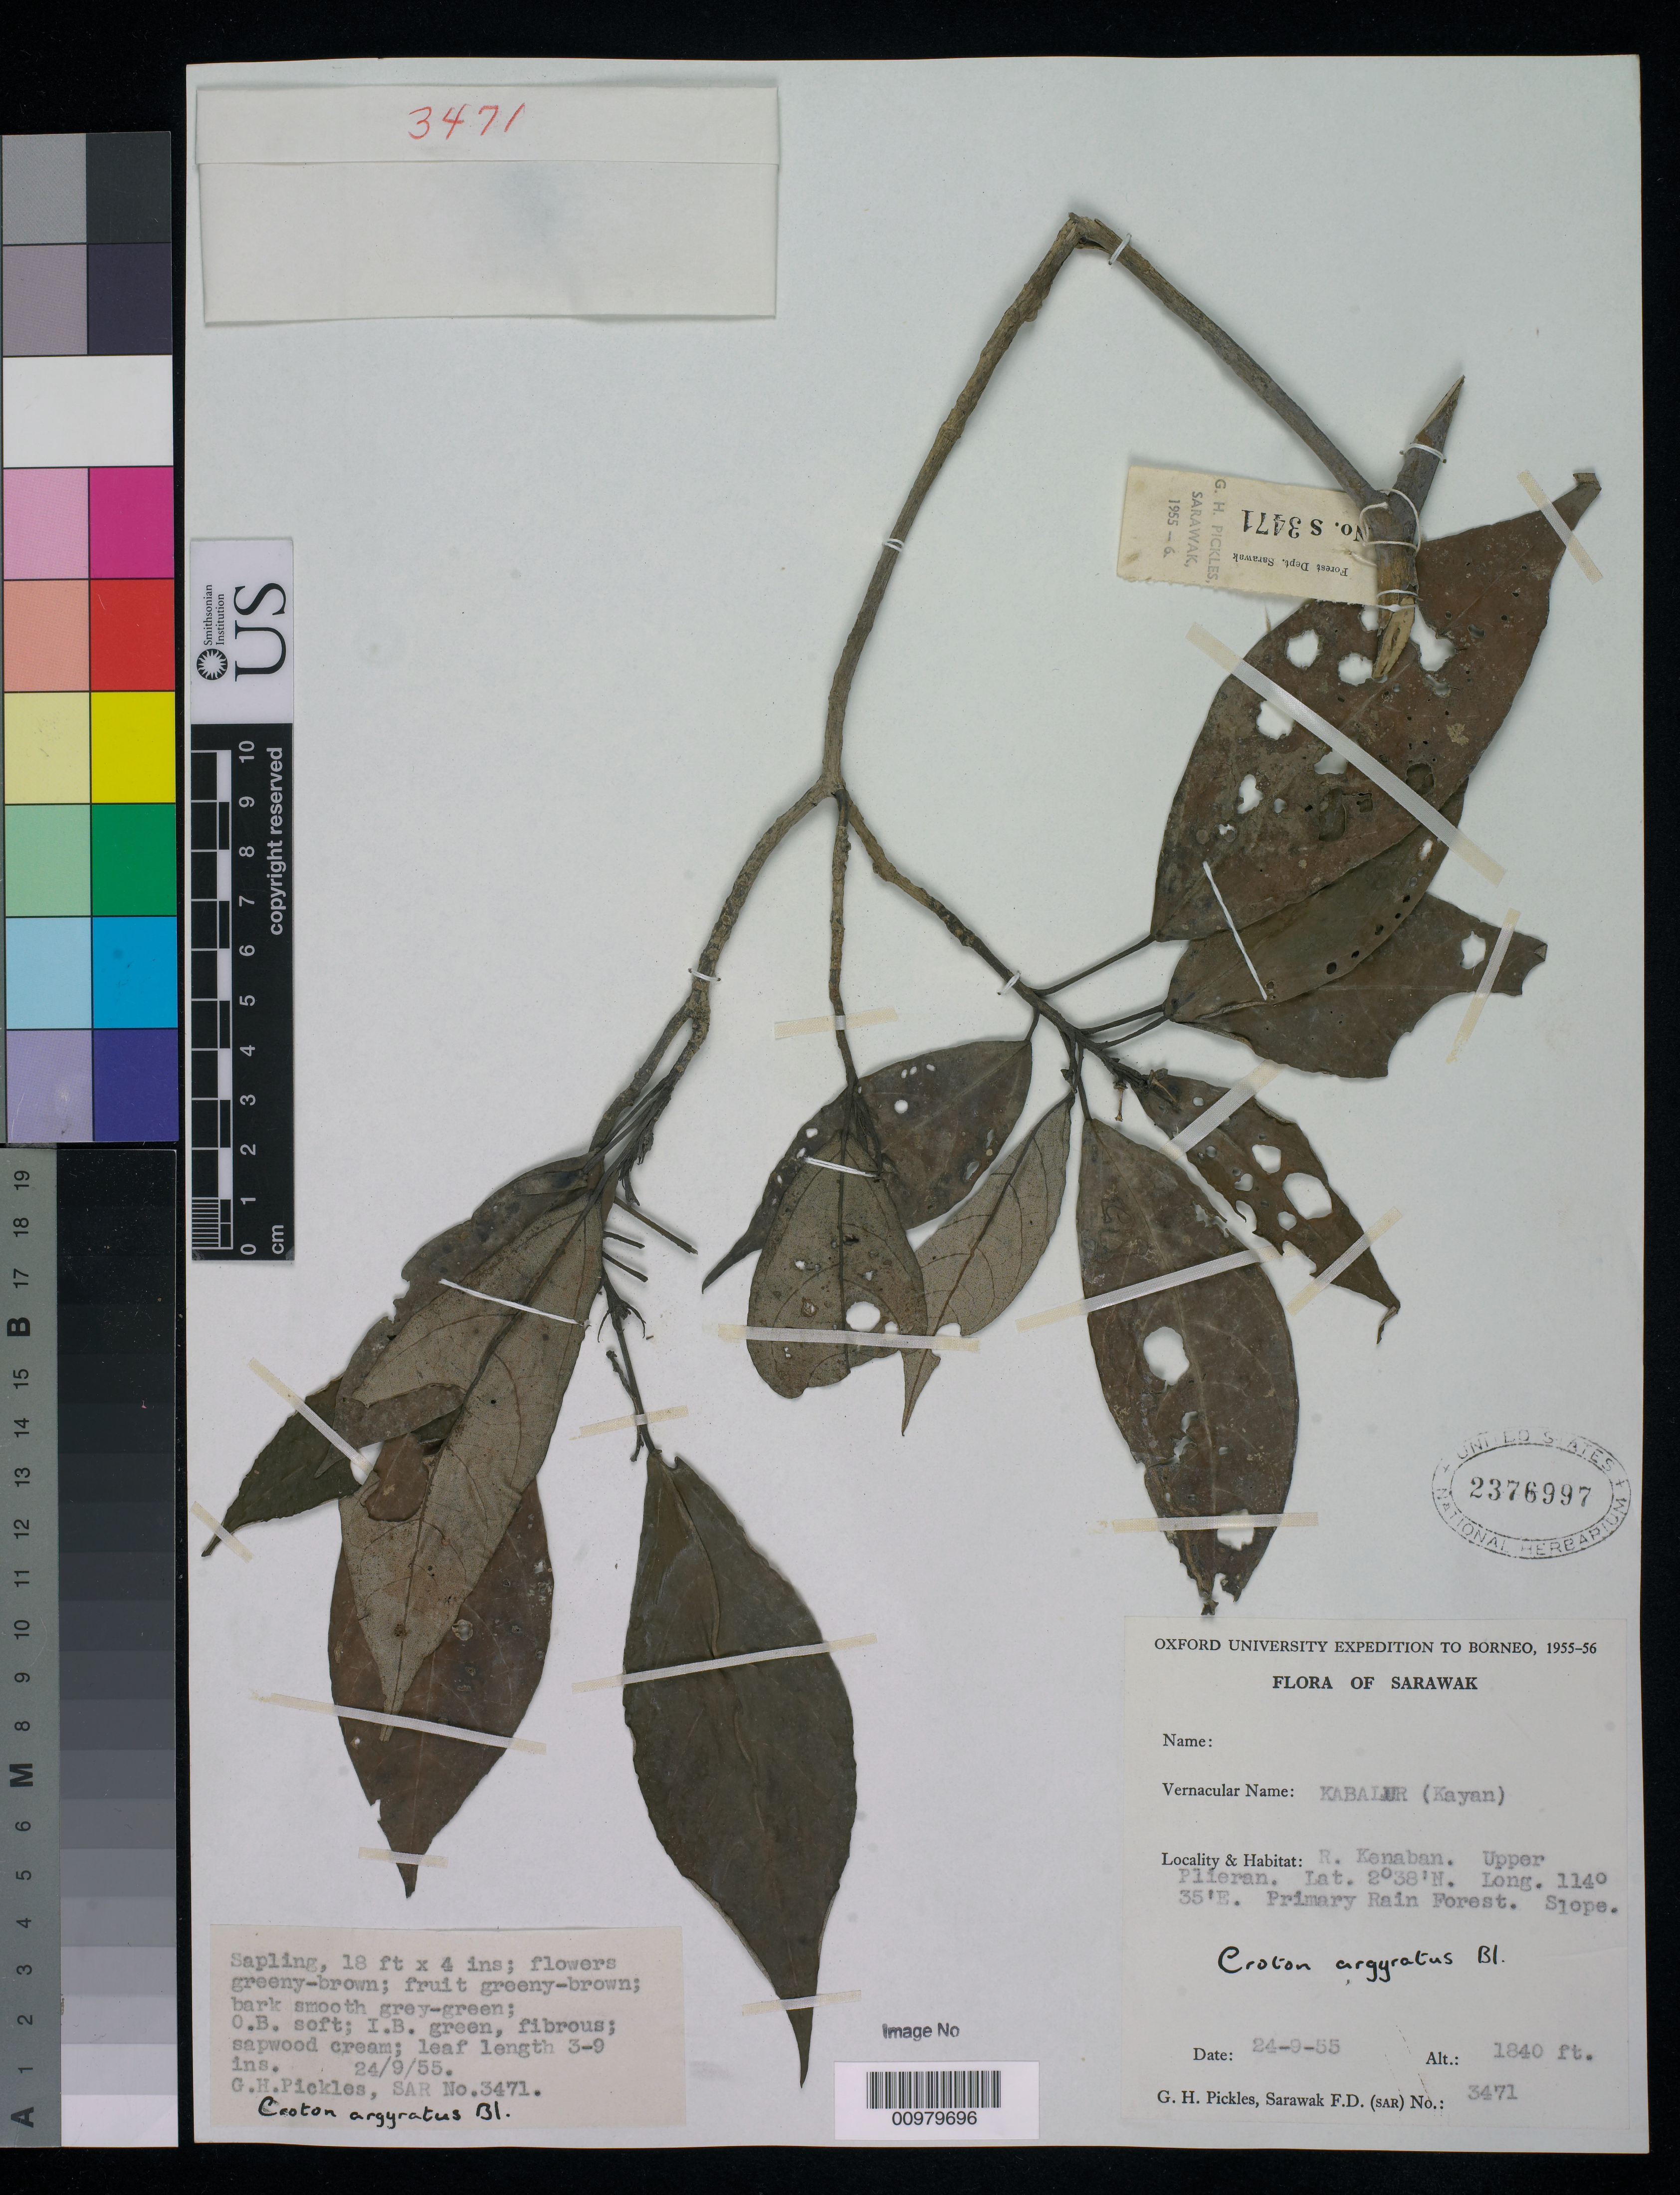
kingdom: Plantae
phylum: Tracheophyta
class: Magnoliopsida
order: Malpighiales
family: Euphorbiaceae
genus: Croton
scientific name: Croton argyratus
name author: Blume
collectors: G. Pickles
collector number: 3471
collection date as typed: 24 Sep 1955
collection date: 1955-09-24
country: Indonesia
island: Borneo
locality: N. Kenaban, Upper Plieran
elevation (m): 561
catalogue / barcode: US 2376997